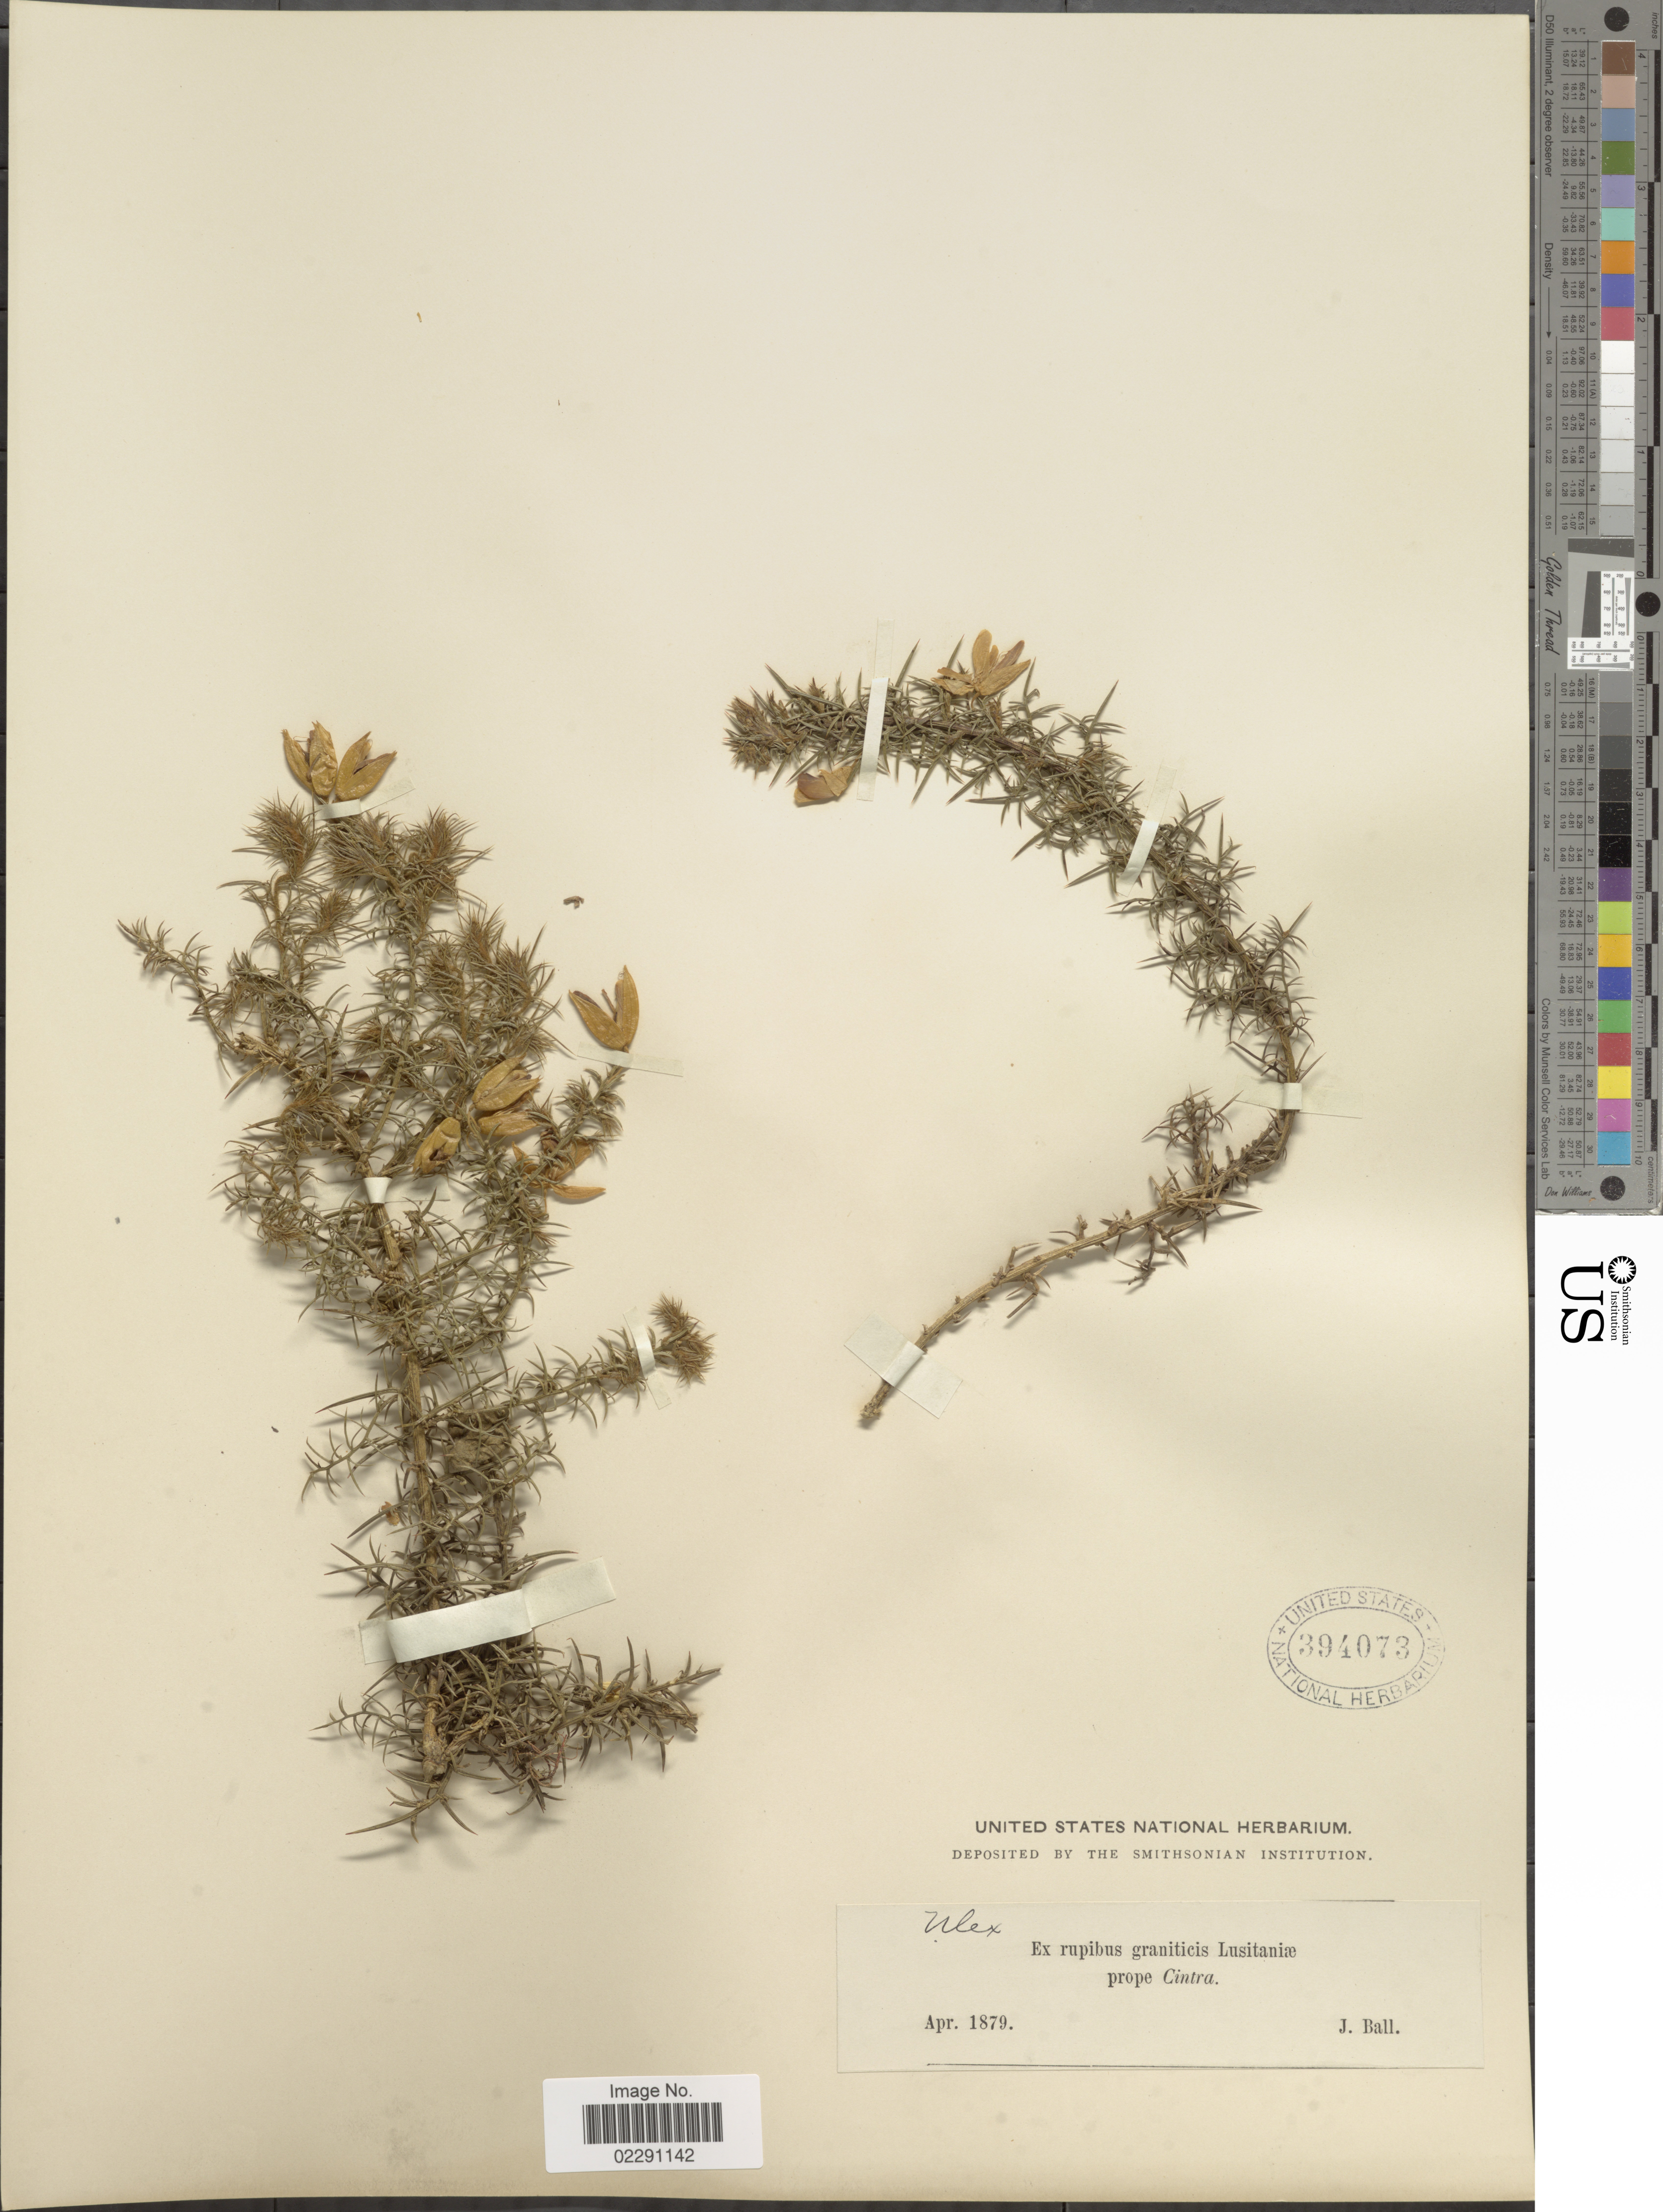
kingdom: Plantae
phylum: Tracheophyta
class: Magnoliopsida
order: Fabales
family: Fabaceae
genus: Ulex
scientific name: Ulex sp.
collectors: J. Ball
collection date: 1879-04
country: Portugal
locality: Lusitaniae, prope Cintra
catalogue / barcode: US 394073